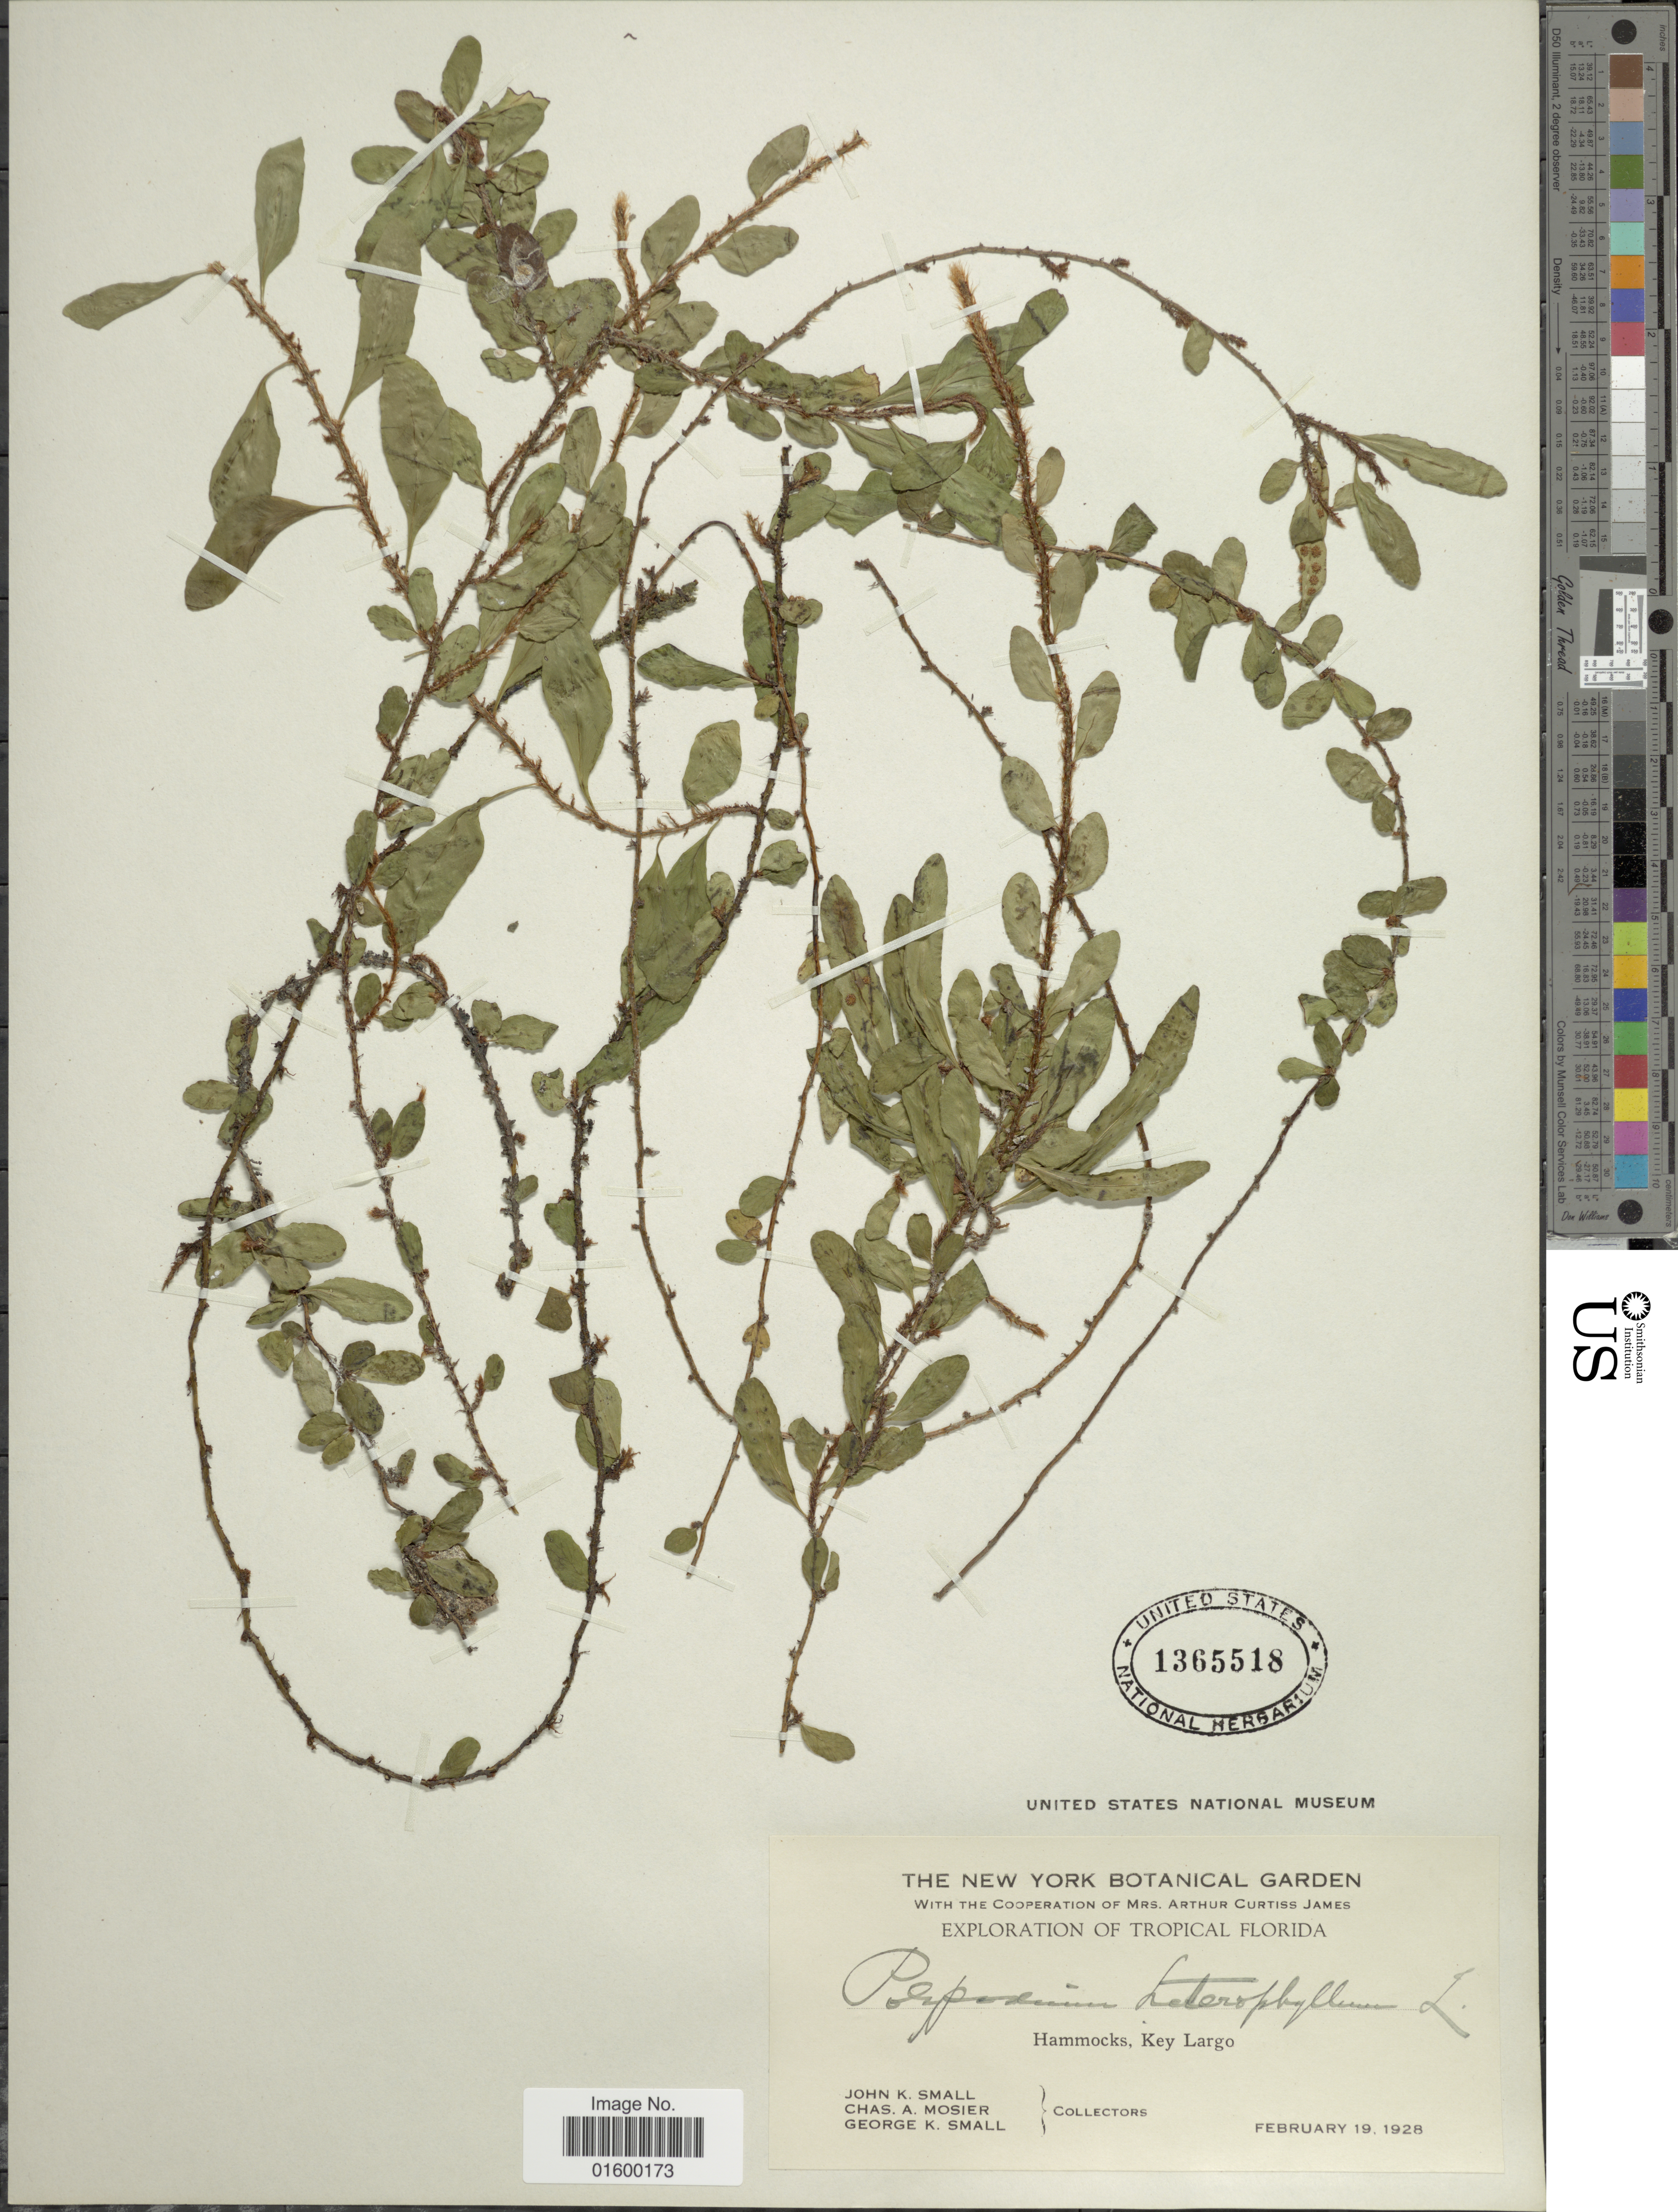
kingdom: Plantae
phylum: Tracheophyta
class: Polypodiopsida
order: Polypodiales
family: Polypodiaceae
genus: Microgramma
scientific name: Microgramma heterophylla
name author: (L.) Wherry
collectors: J. K. Small, C. A. Mosier & G. K. Small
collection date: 1928-02-19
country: United States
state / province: Florida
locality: Tropical Florida, Hammocks, Key Largo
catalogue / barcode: US 1365518